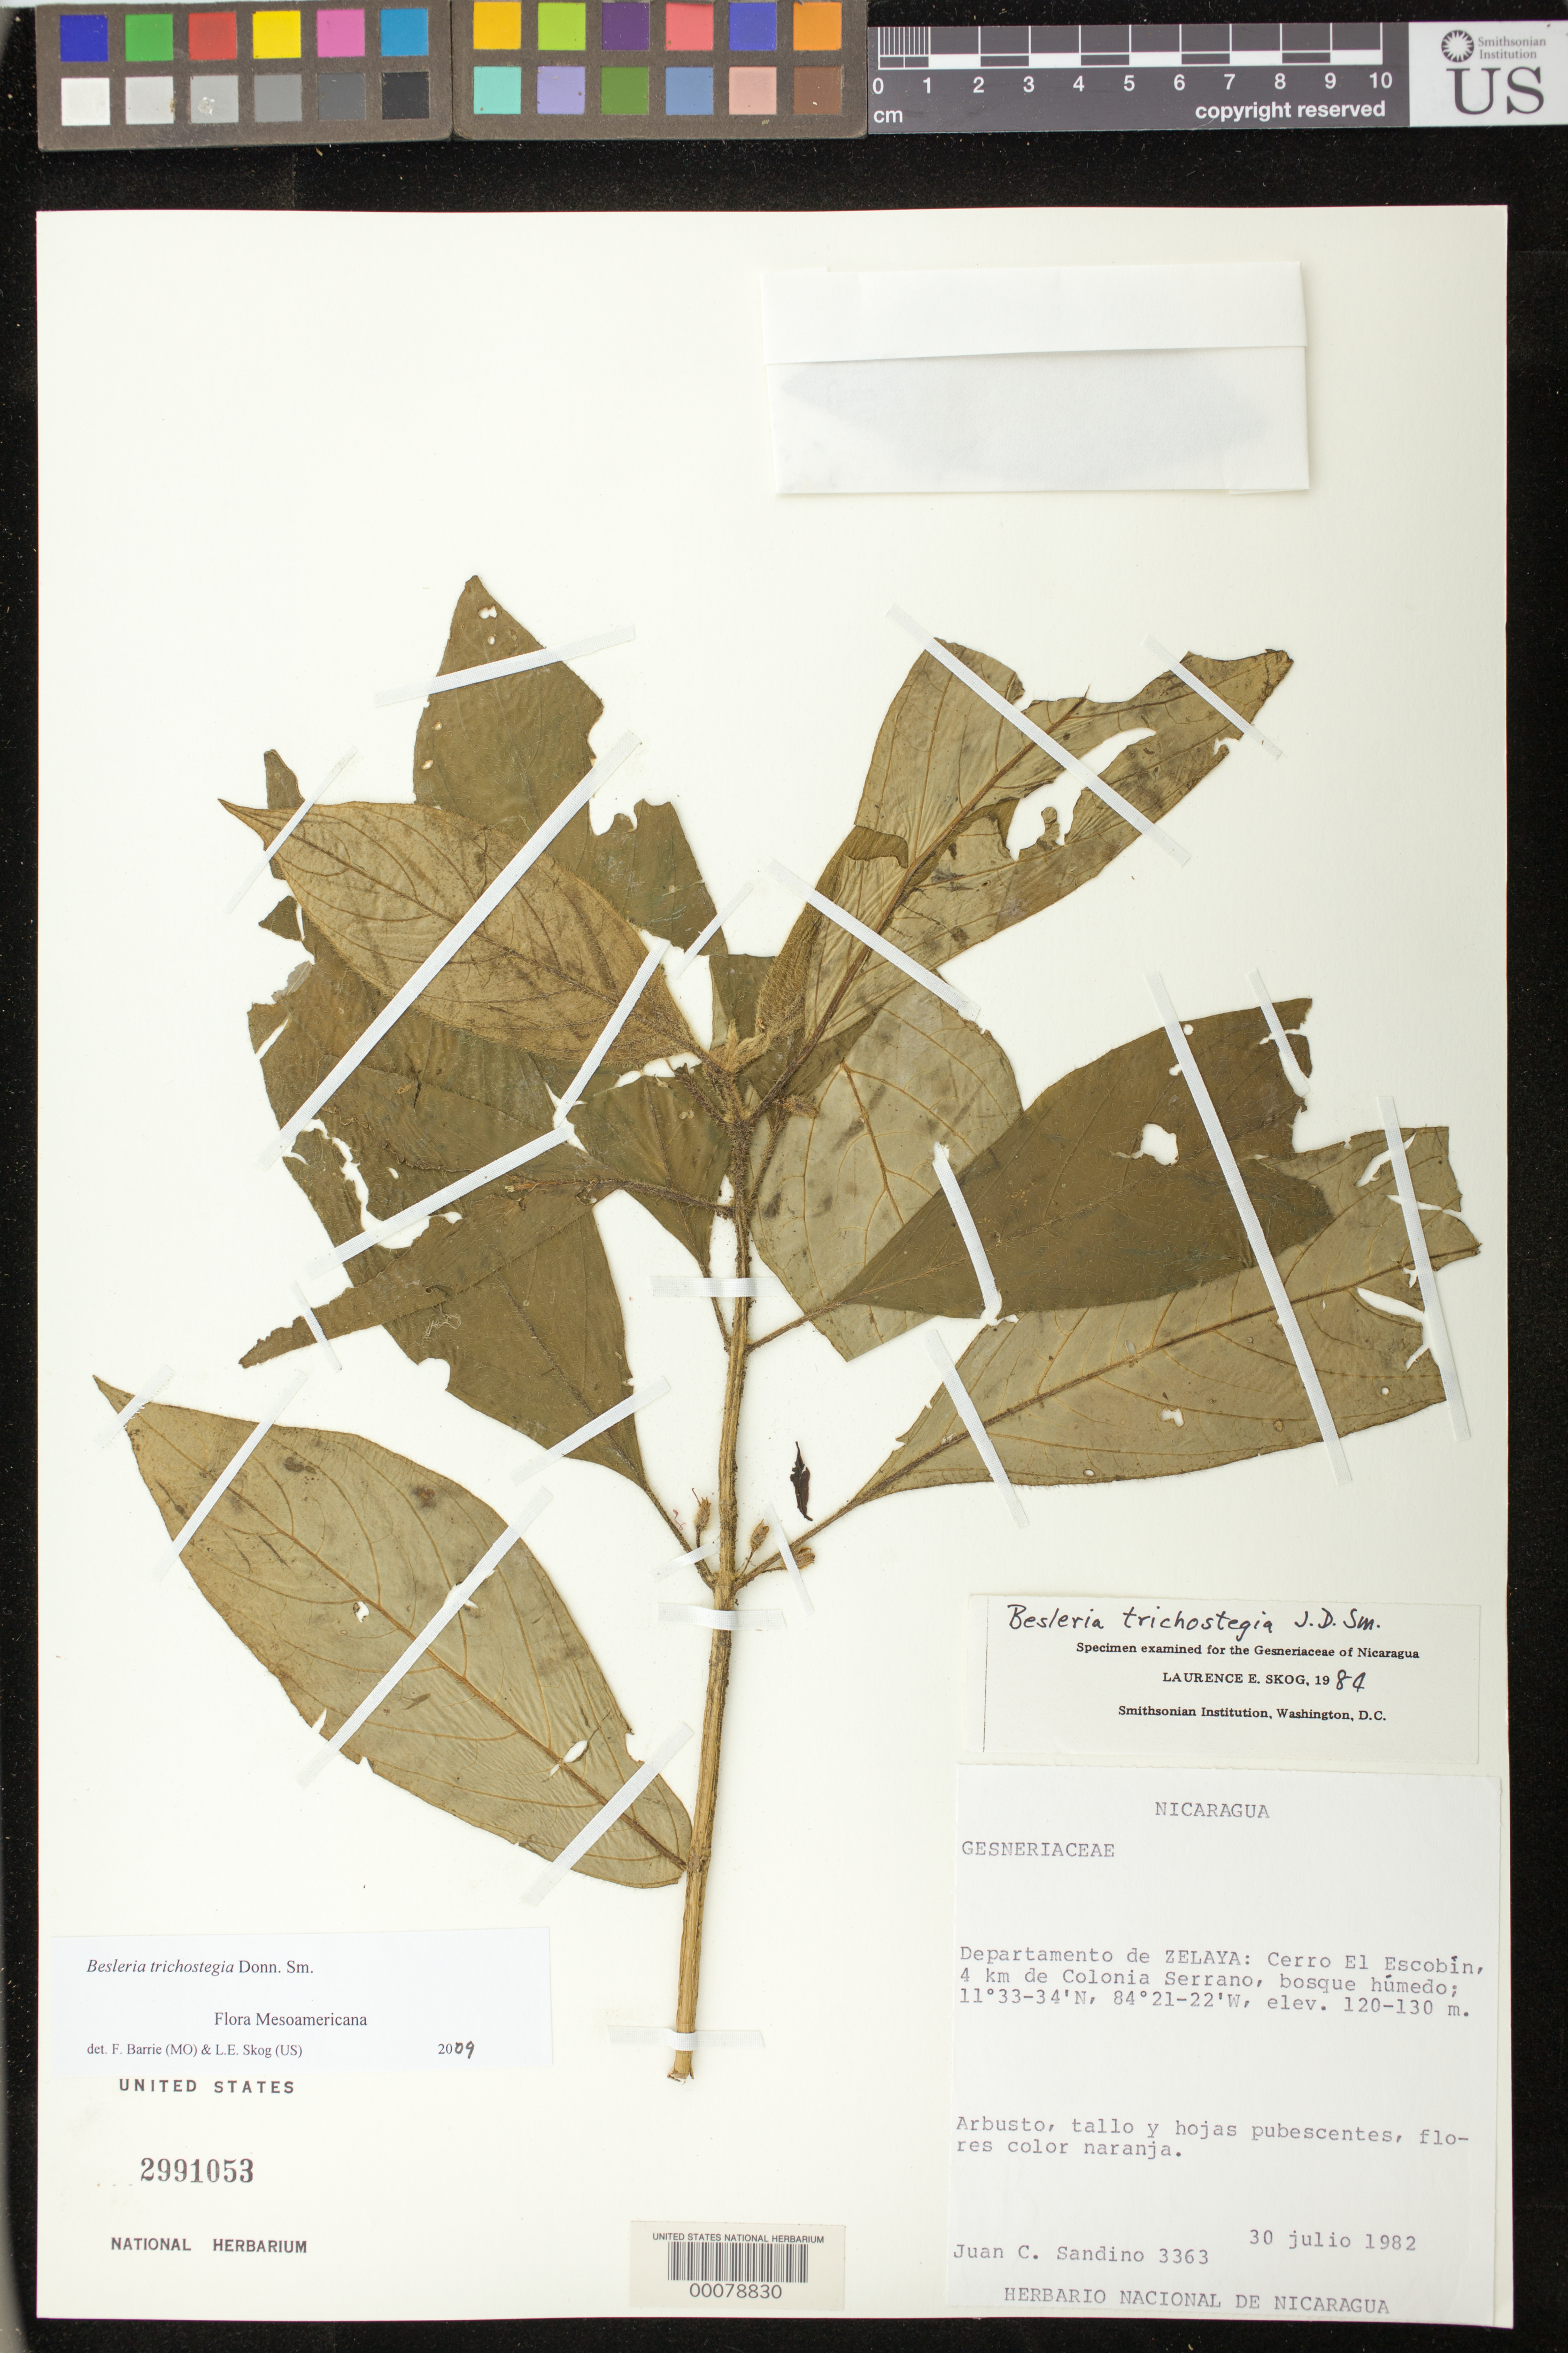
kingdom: Plantae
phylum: Tracheophyta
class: Magnoliopsida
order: Lamiales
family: Gesneriaceae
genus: Besleria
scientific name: Besleria trichostegia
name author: Donn. Sm.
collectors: J. Sandino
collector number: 3363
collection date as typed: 30 Jul 1982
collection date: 1982-07-30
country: Nicaragua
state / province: Atlántico Sur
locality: Cerro El Escobin, 4 km de Colonia Serrano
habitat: Humid forest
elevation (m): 120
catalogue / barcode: US 2991053